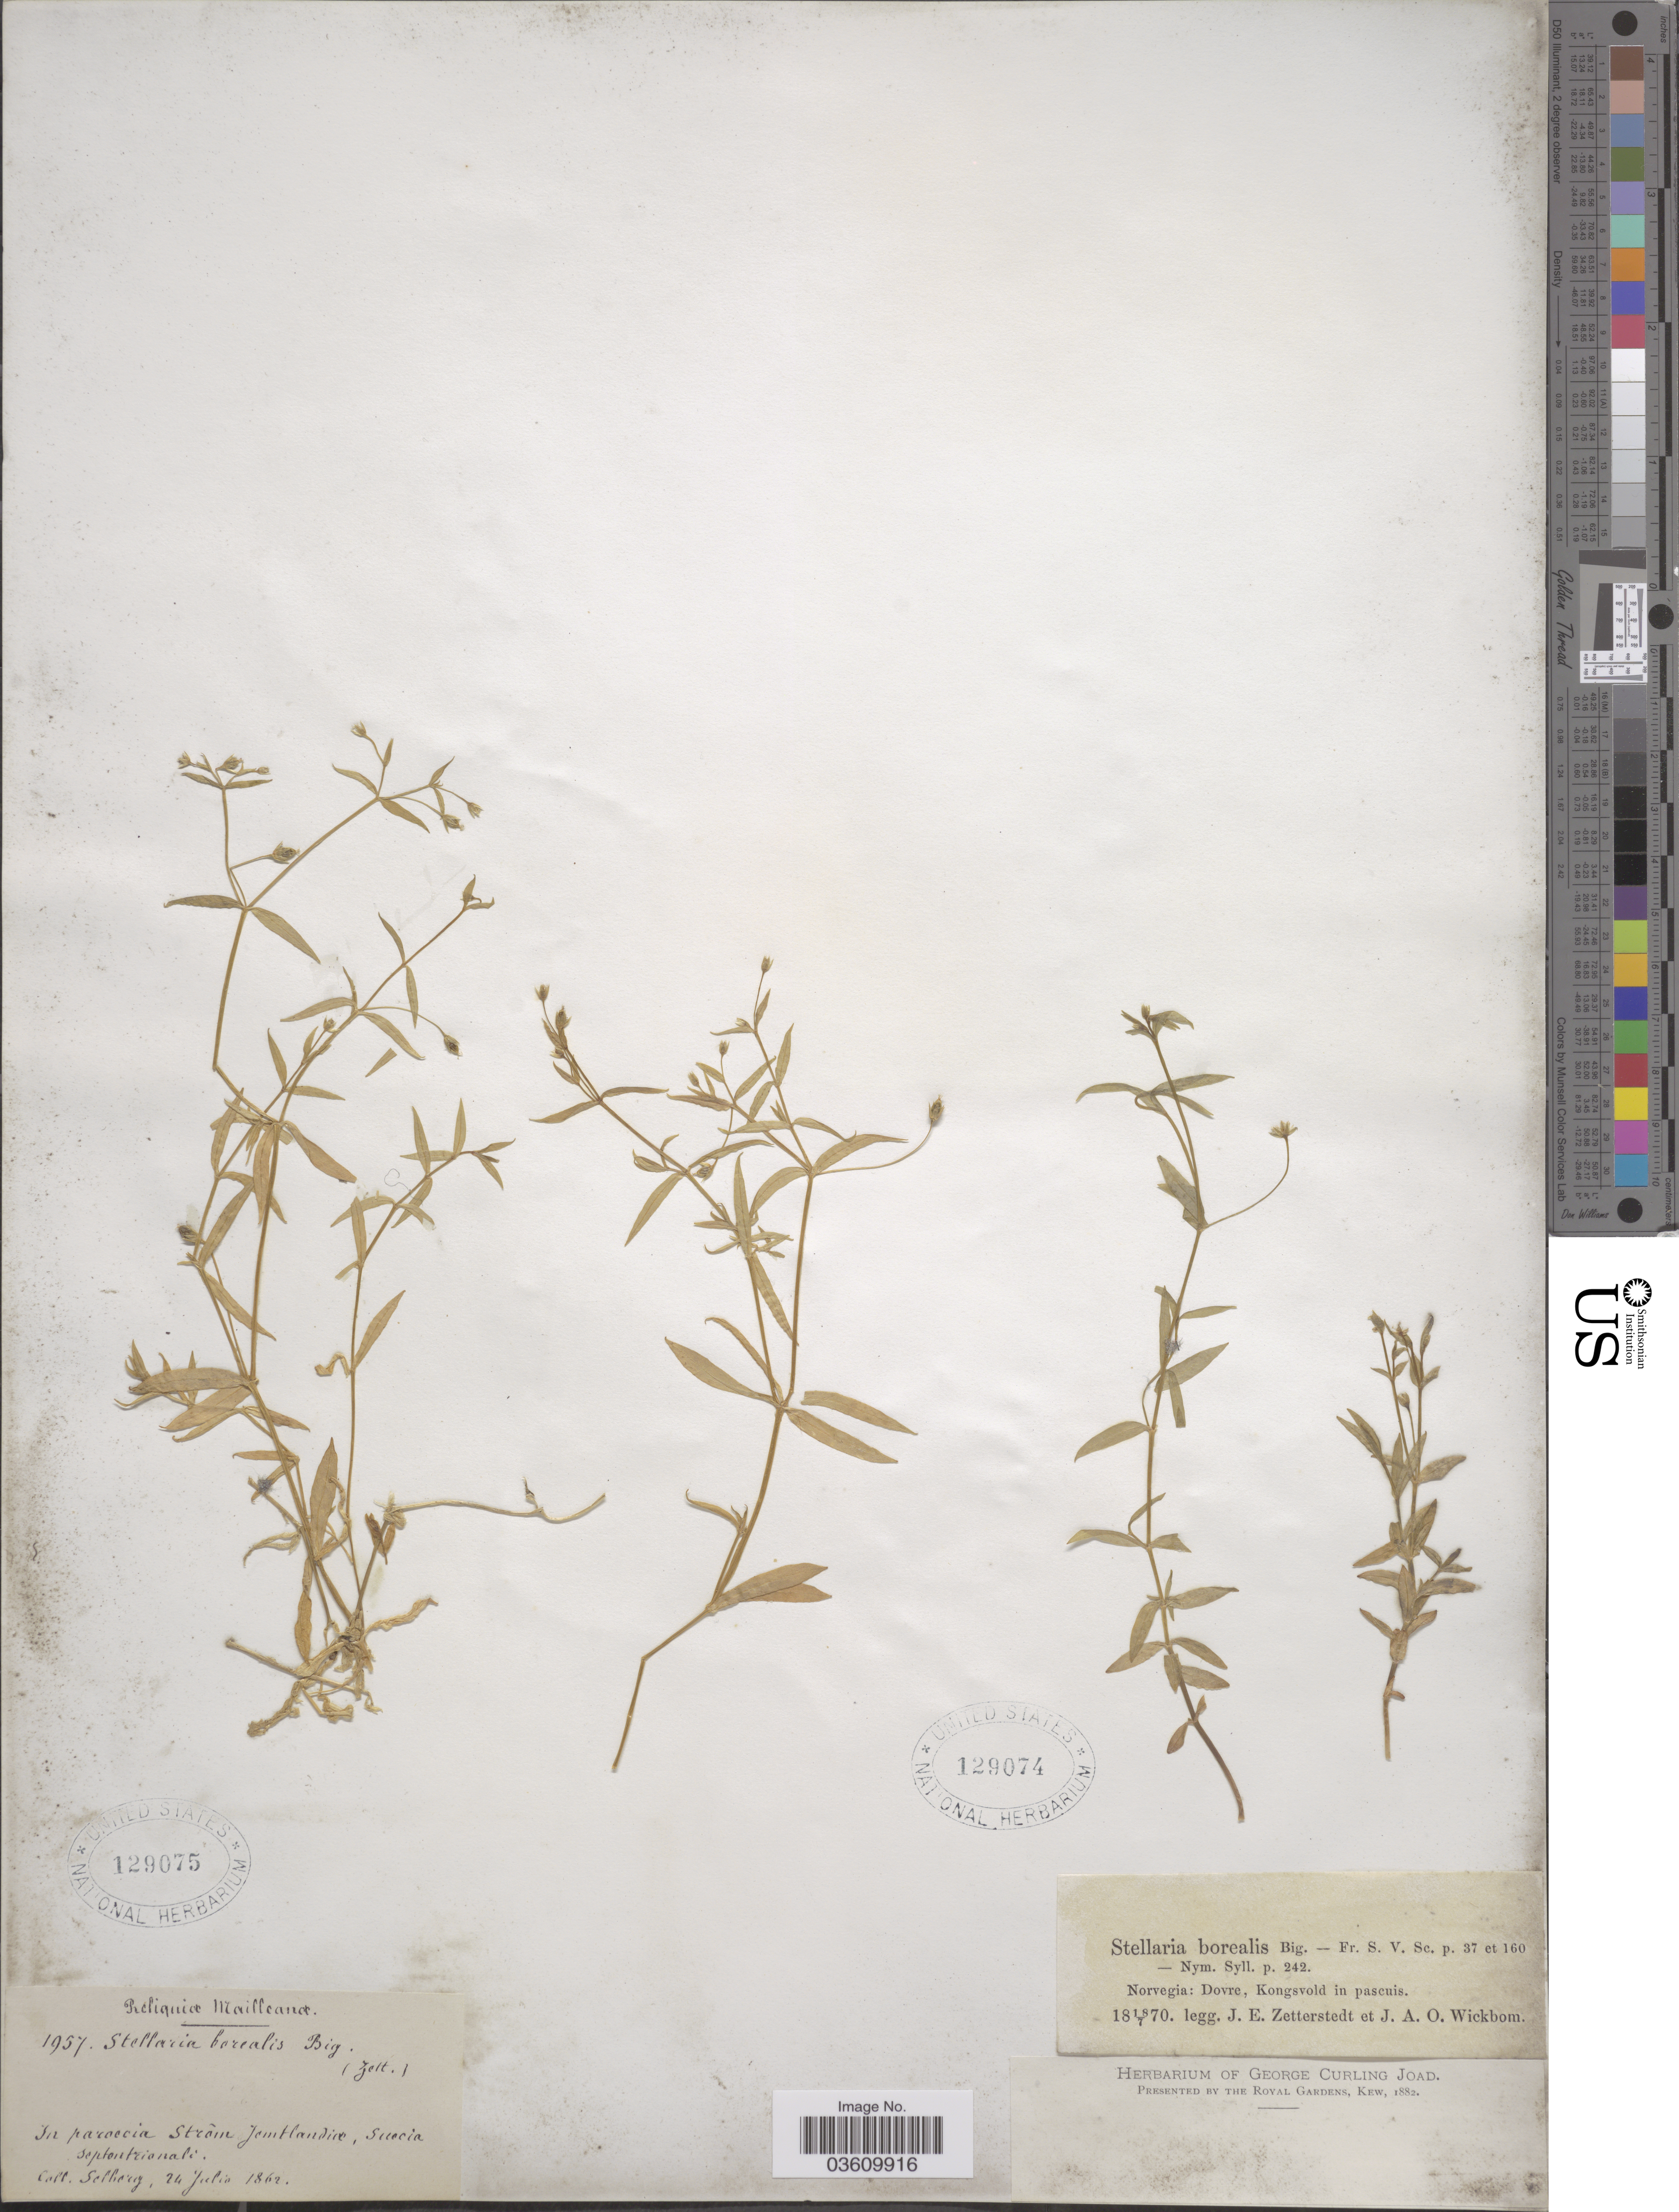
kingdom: Plantae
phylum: Tracheophyta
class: Magnoliopsida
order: Caryophyllales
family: Caryophyllaceae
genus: Stellaria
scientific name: Stellaria borealis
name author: Bigelow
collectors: J.E. Zetterstedt & J. Wickbom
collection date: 1870-07-18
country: Norway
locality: Norvegia: Dovre, Kongsvold in pascuis.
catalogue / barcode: US 129074